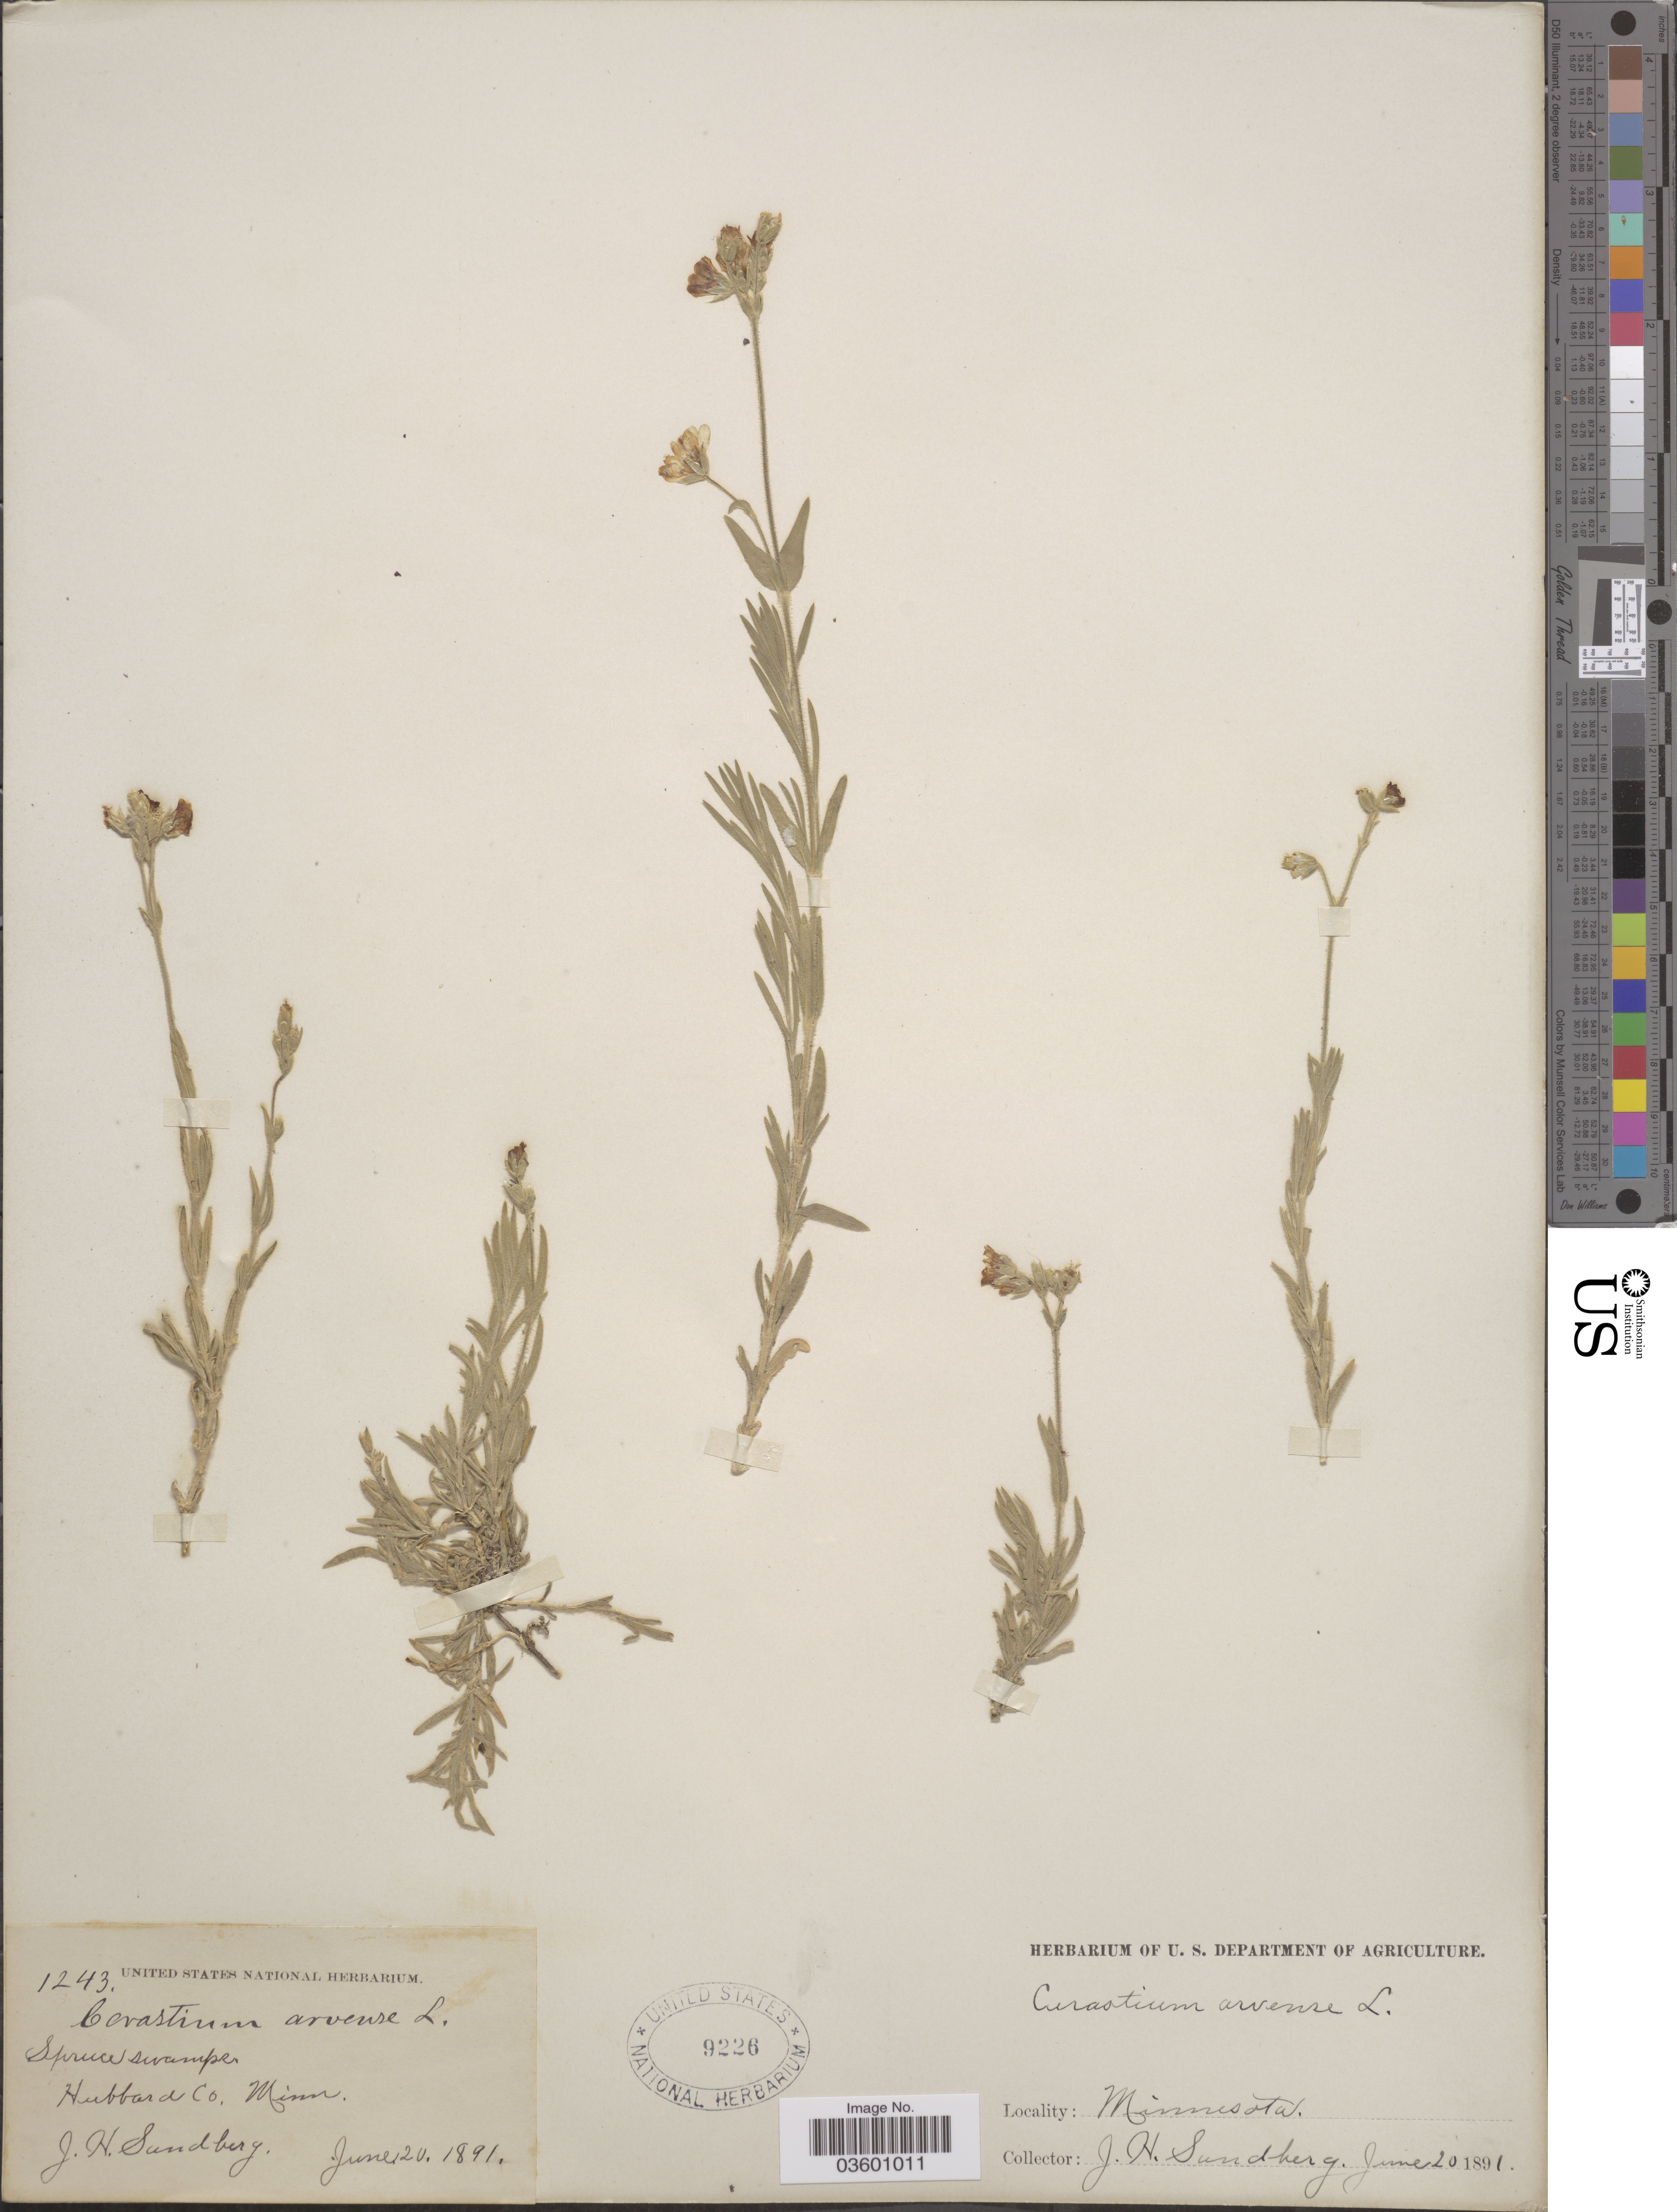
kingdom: Plantae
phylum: Tracheophyta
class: Magnoliopsida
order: Caryophyllales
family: Caryophyllaceae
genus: Cerastium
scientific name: Cerastium arvense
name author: L.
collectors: J. H. Sandberg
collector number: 1243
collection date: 1891-06-20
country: United States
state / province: Minnesota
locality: Hubbard Co.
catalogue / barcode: US 9226